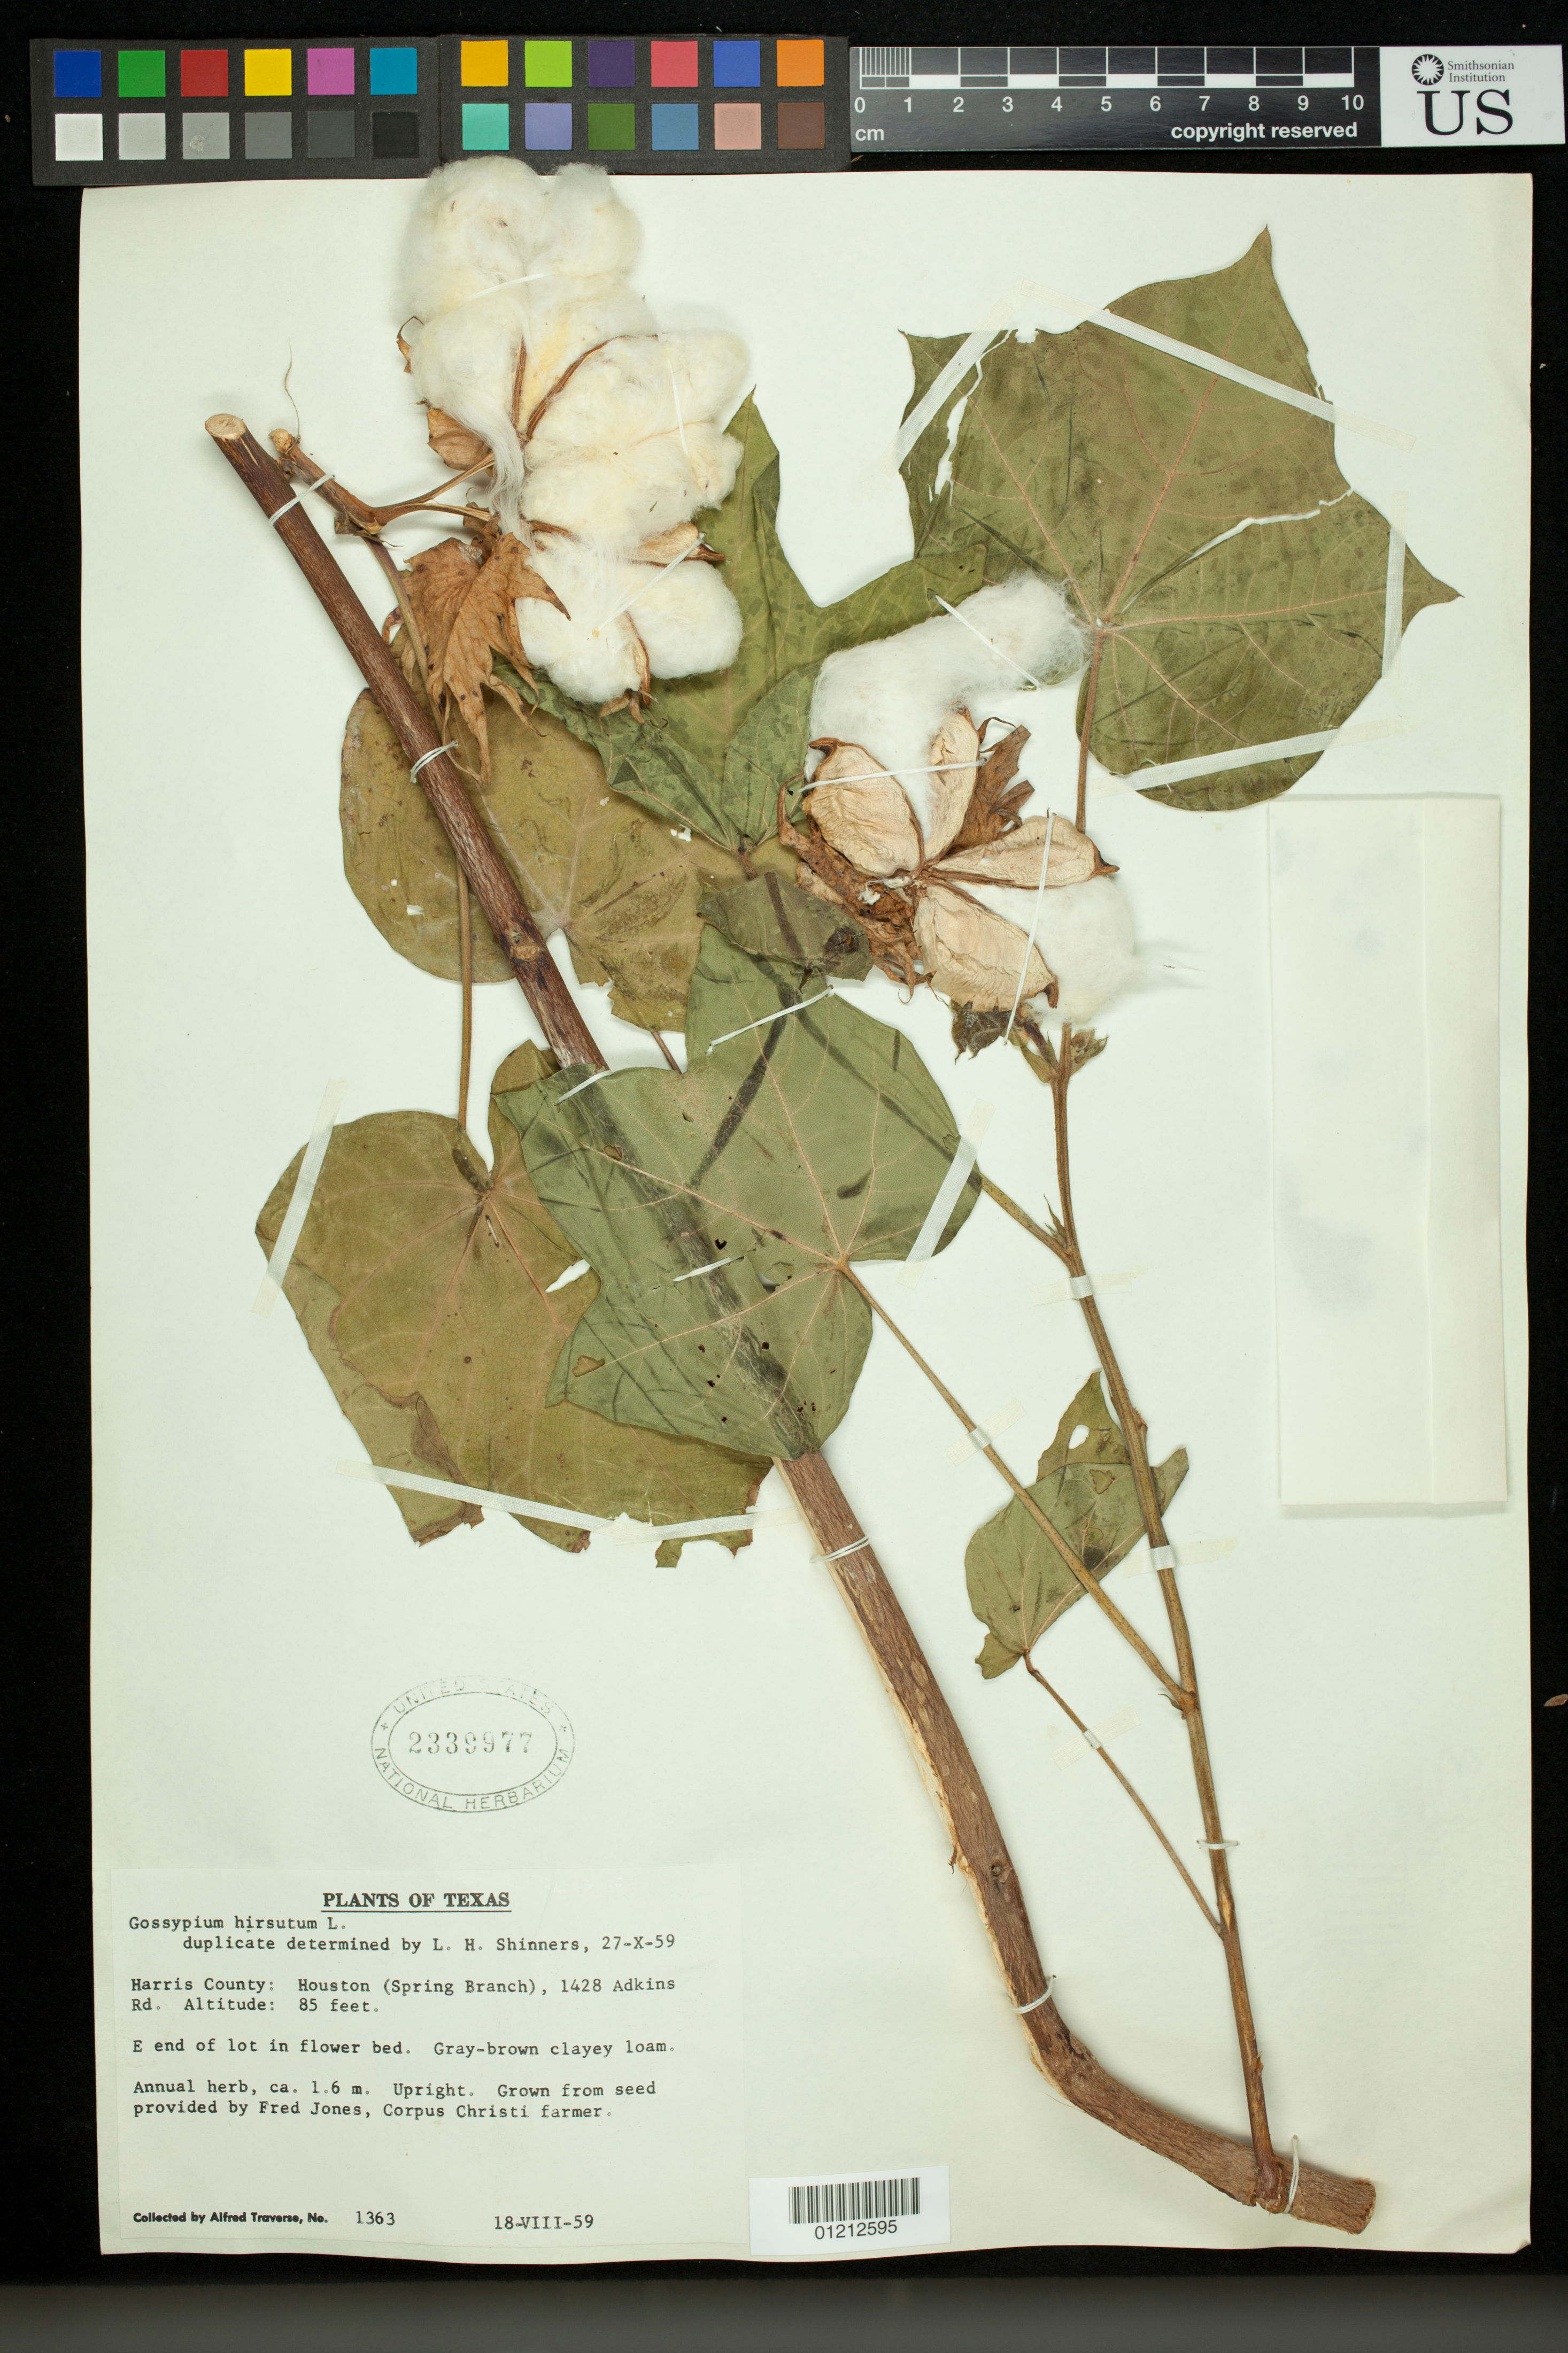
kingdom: Plantae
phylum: Tracheophyta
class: Magnoliopsida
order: Malvales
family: Malvaceae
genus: Gossypium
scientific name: Gossypium hirsutum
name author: L.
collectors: A. Traverse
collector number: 1363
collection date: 1959-08-18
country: United States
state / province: Texas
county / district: Harris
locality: Houston (Spring Branch) 1428 Adkiins Road. Grown from seed provided by Fred Jones, Corpus Christi farmer.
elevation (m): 26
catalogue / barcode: US 2339977